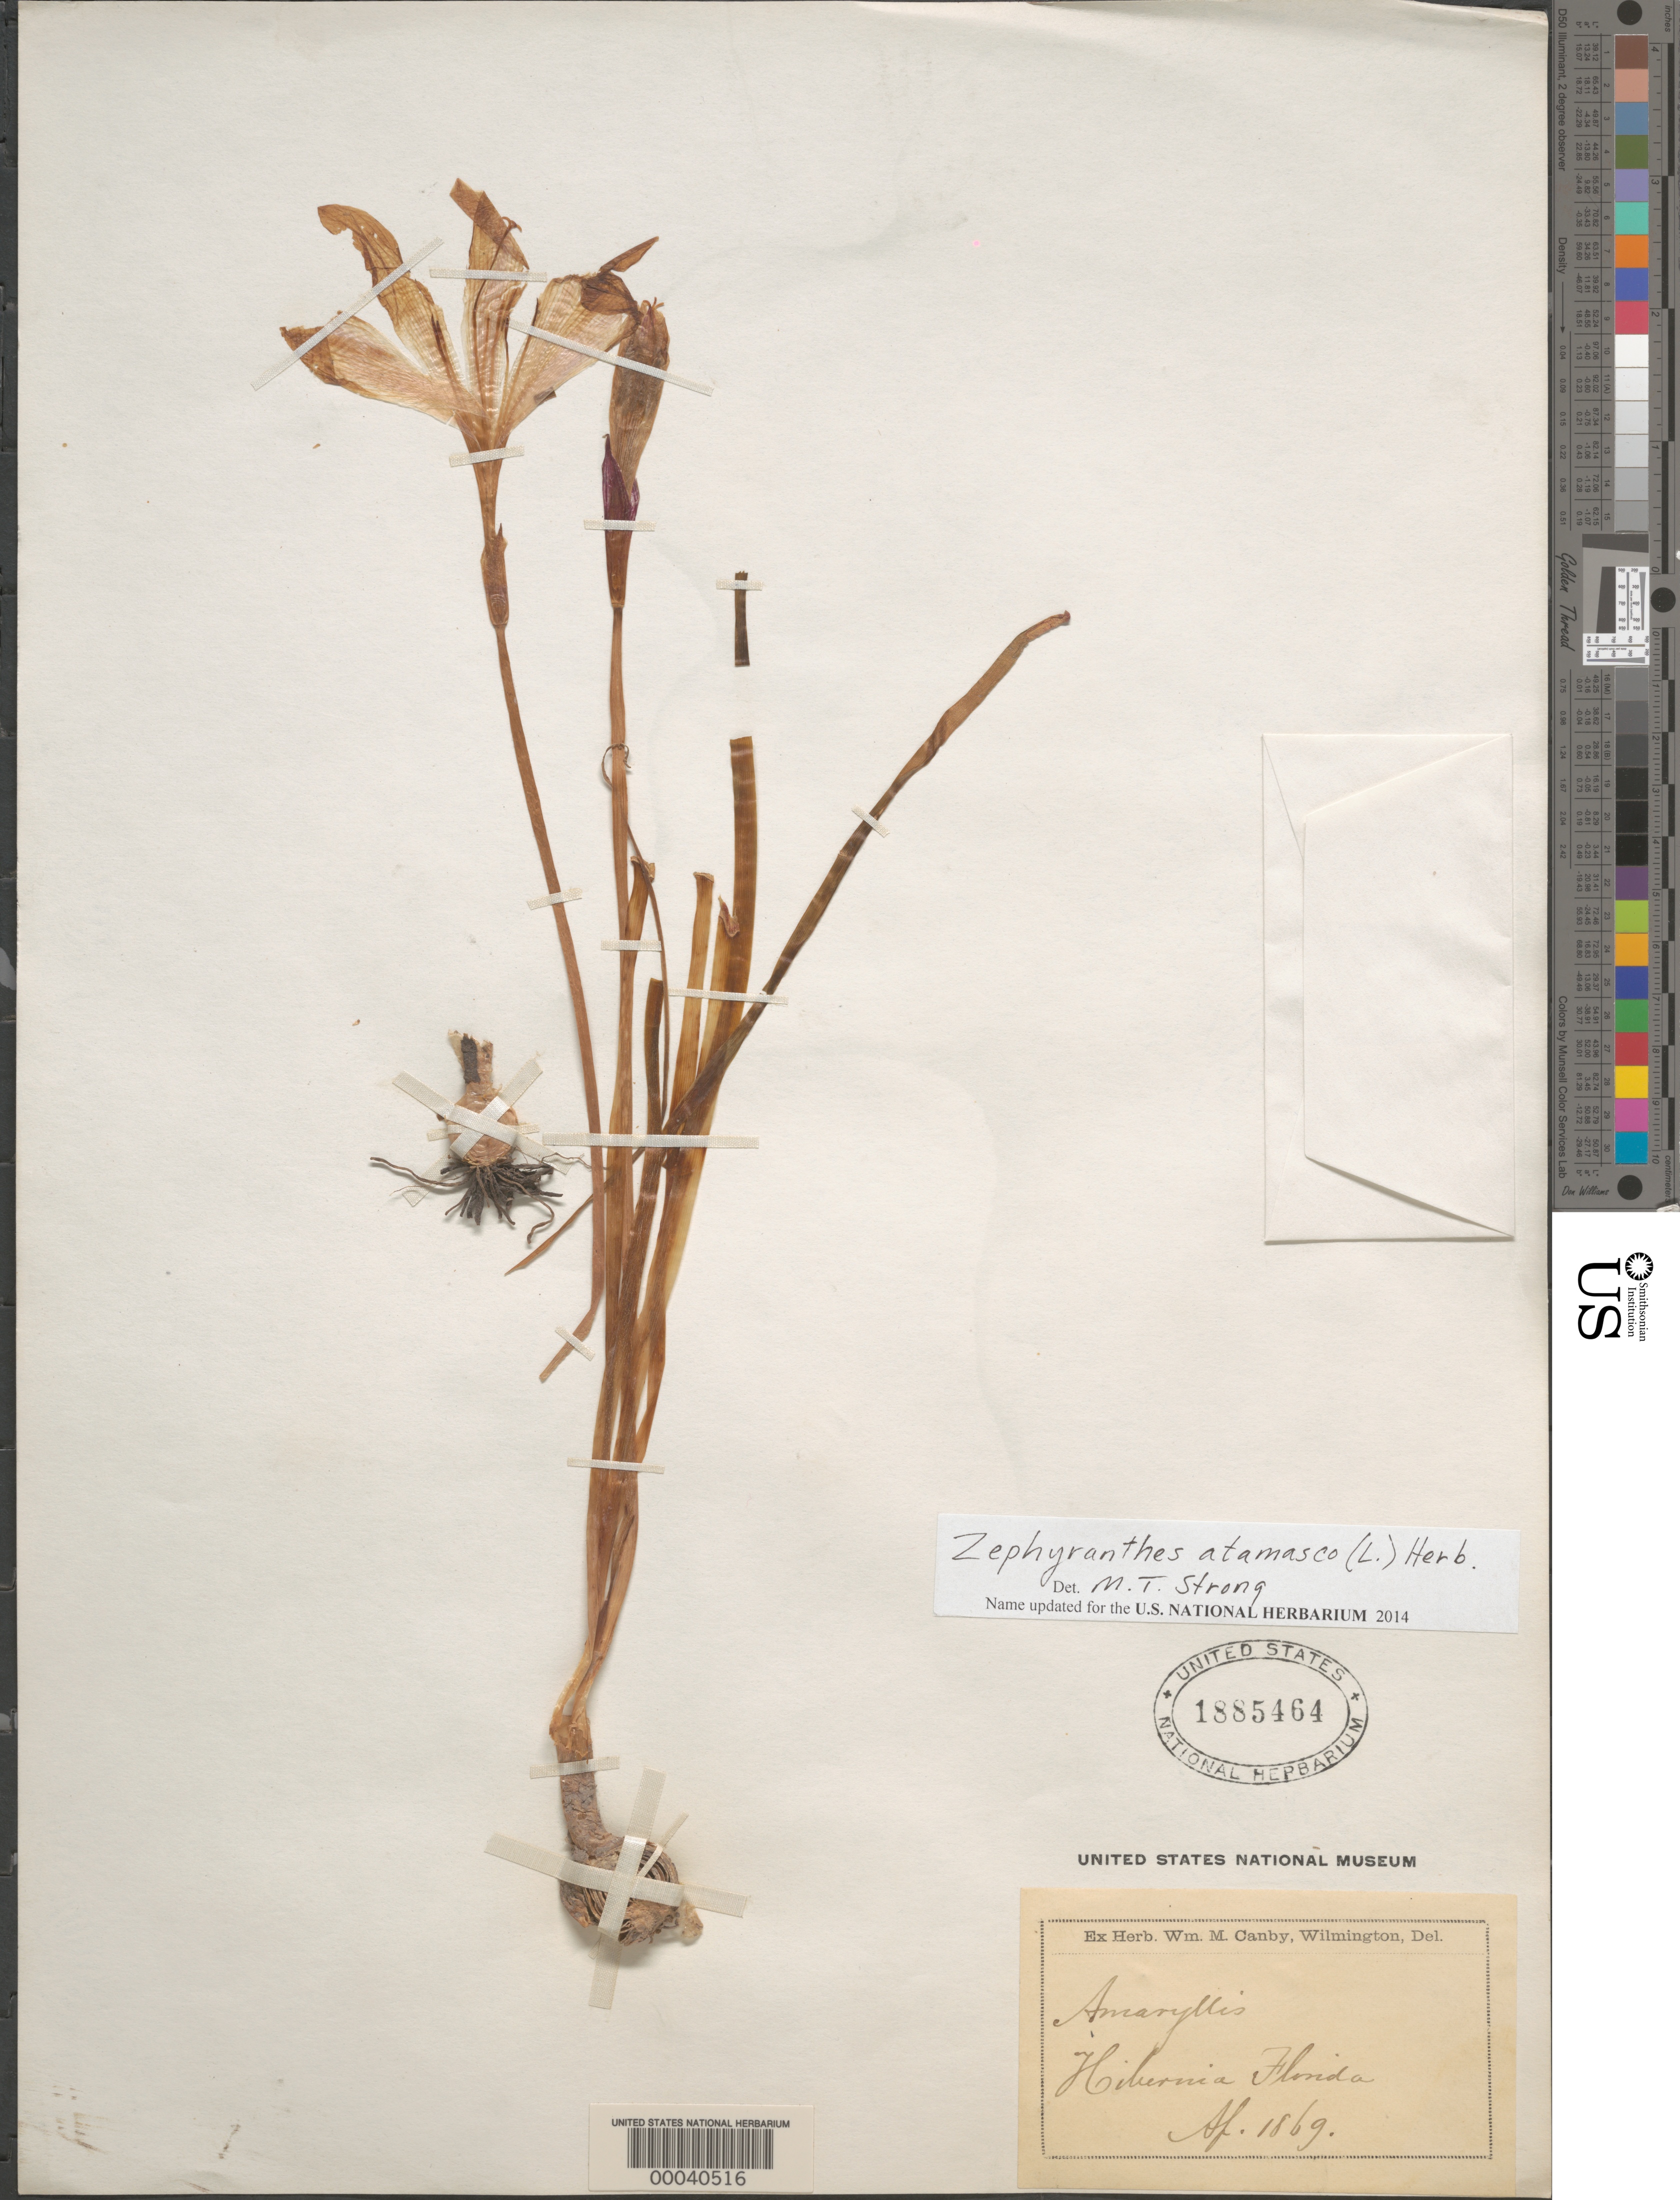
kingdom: Plantae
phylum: Tracheophyta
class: Liliopsida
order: Asparagales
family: Amaryllidaceae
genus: Zephyranthes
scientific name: Zephyranthes atamasco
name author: (L.) Herb.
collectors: W. M. Canby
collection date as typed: Apr 1869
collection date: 1869-04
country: United States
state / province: Florida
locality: Hibernia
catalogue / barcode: US 1885464